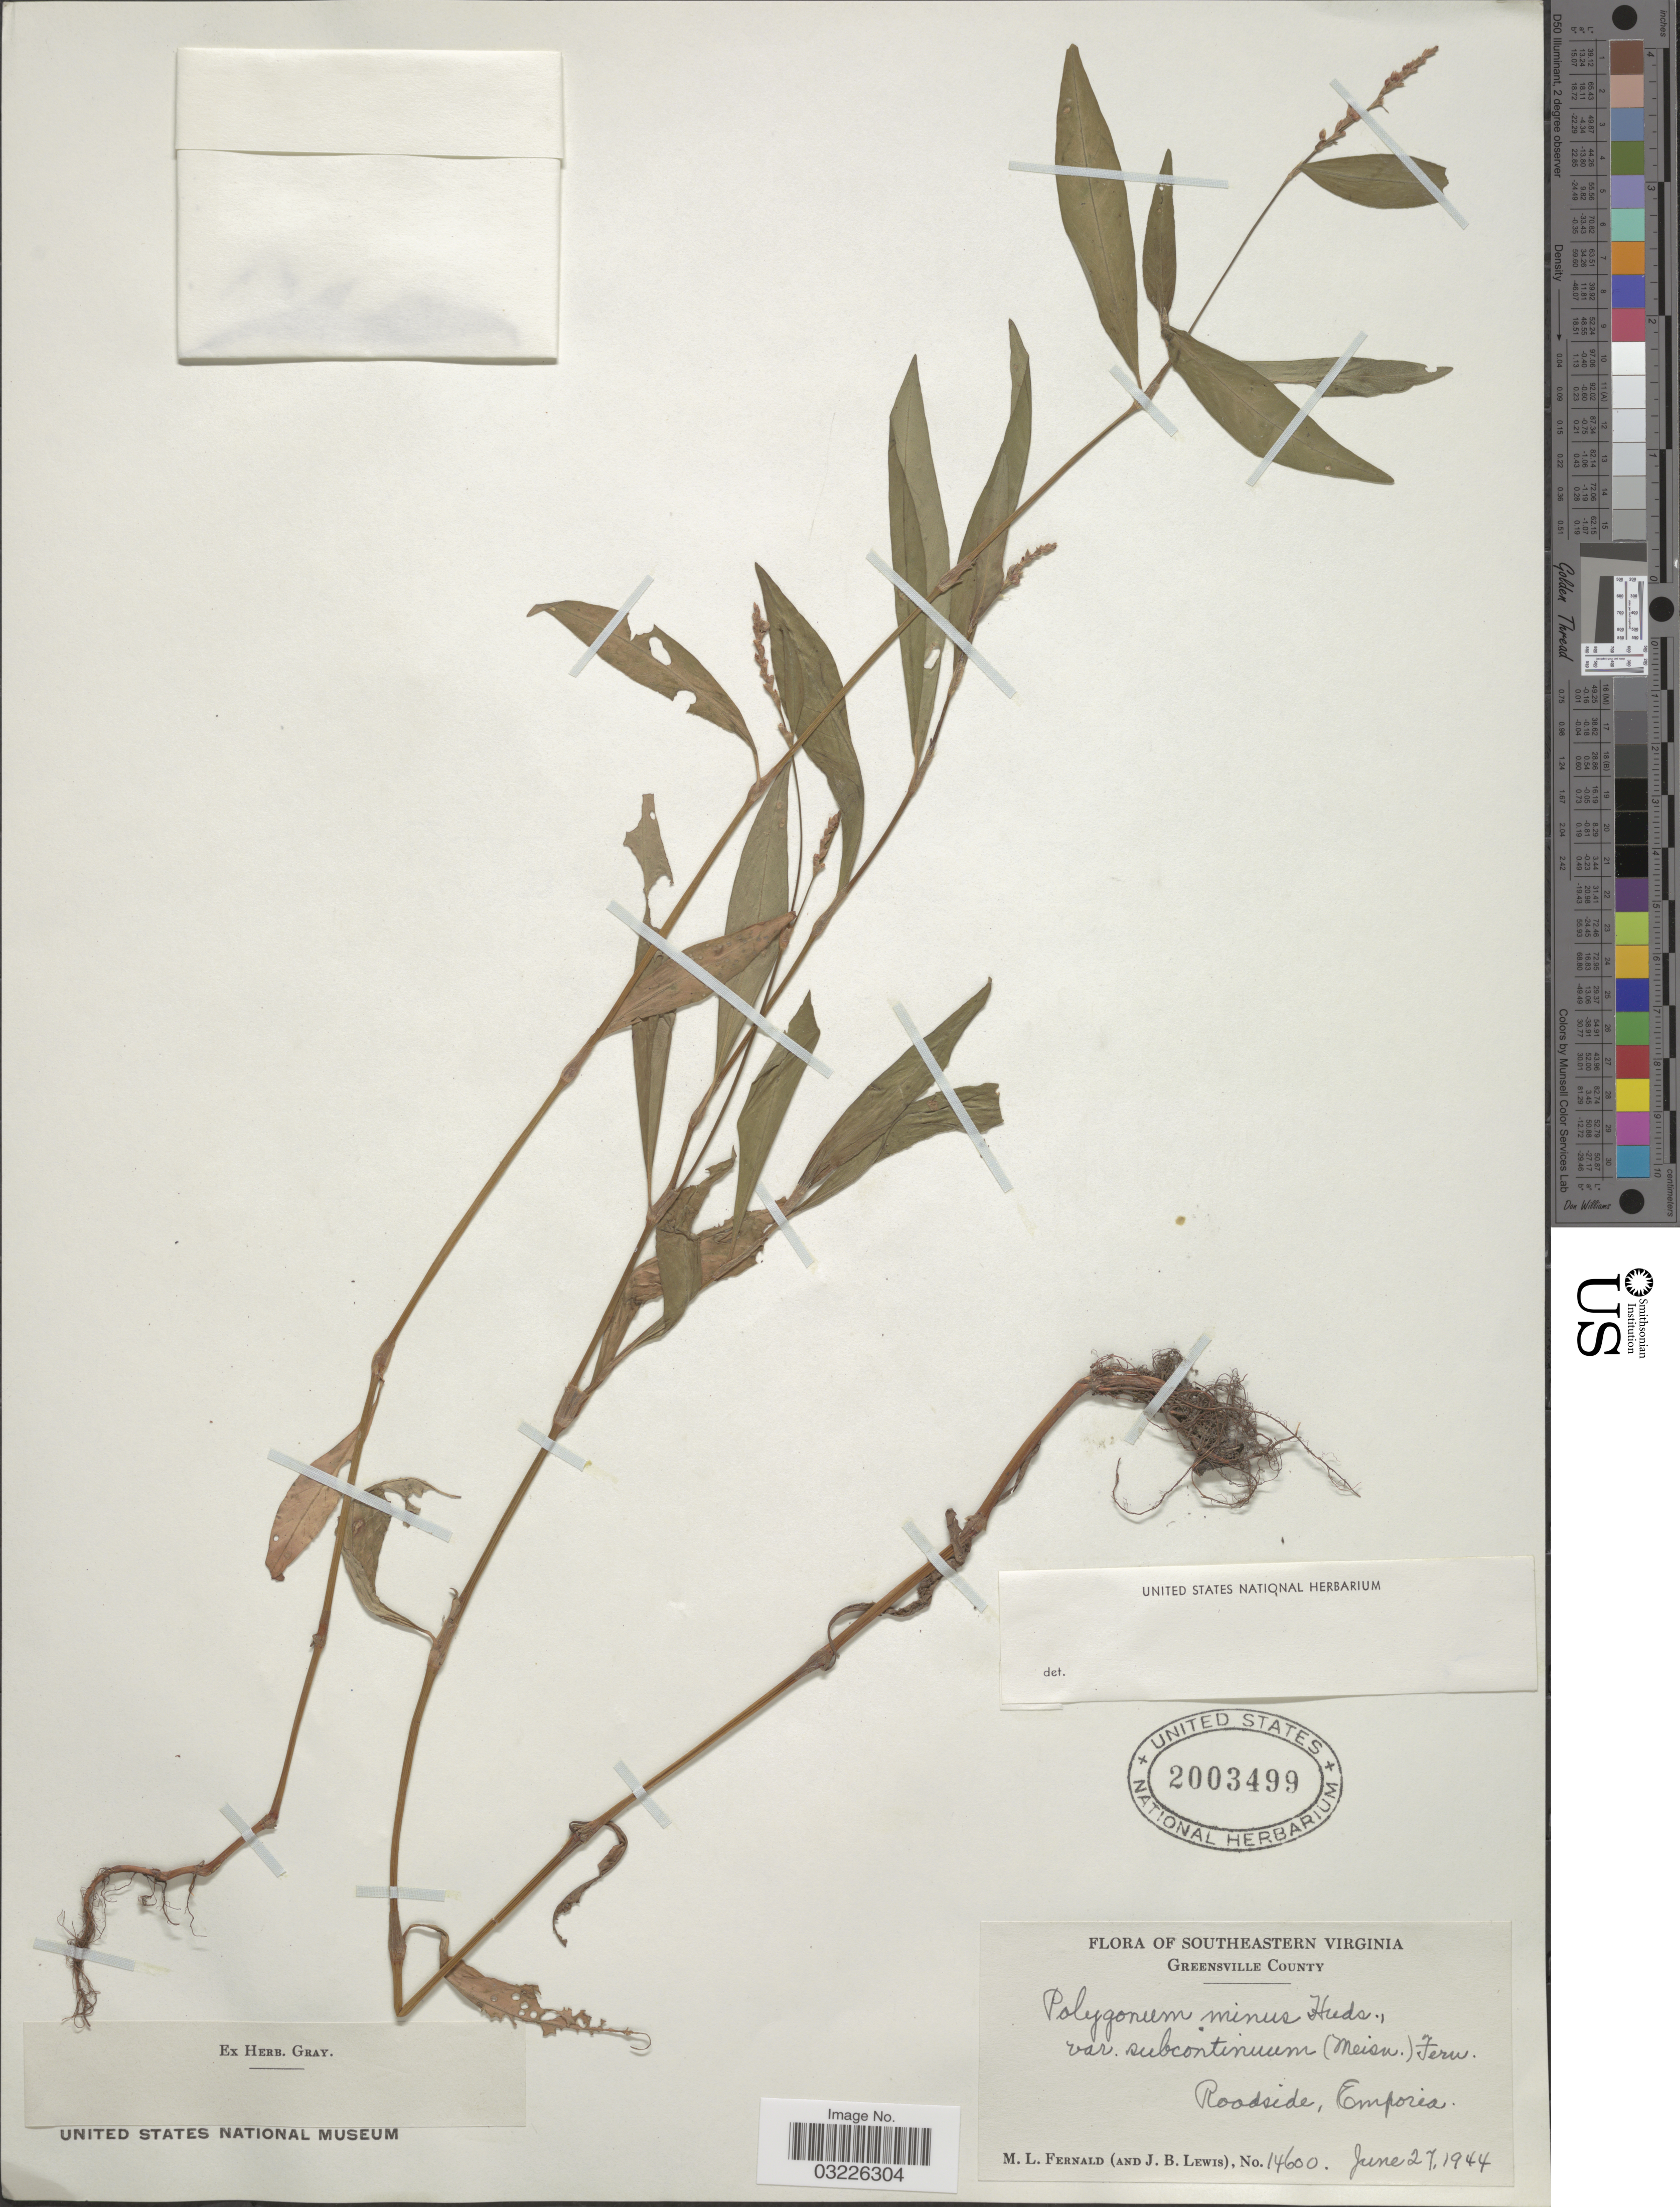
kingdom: Plantae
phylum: Tracheophyta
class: Magnoliopsida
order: Caryophyllales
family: Polygonaceae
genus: Persicaria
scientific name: Persicaria maculosa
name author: S.F. Gray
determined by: Atha, D. E.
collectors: M. L. Fernald & J. B. Lewis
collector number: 14600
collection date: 1944-06-27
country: United States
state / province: Virginia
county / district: Greensville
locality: Southeastern Virginia, Greensville County, Roadside, Emporia.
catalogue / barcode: US 2003499